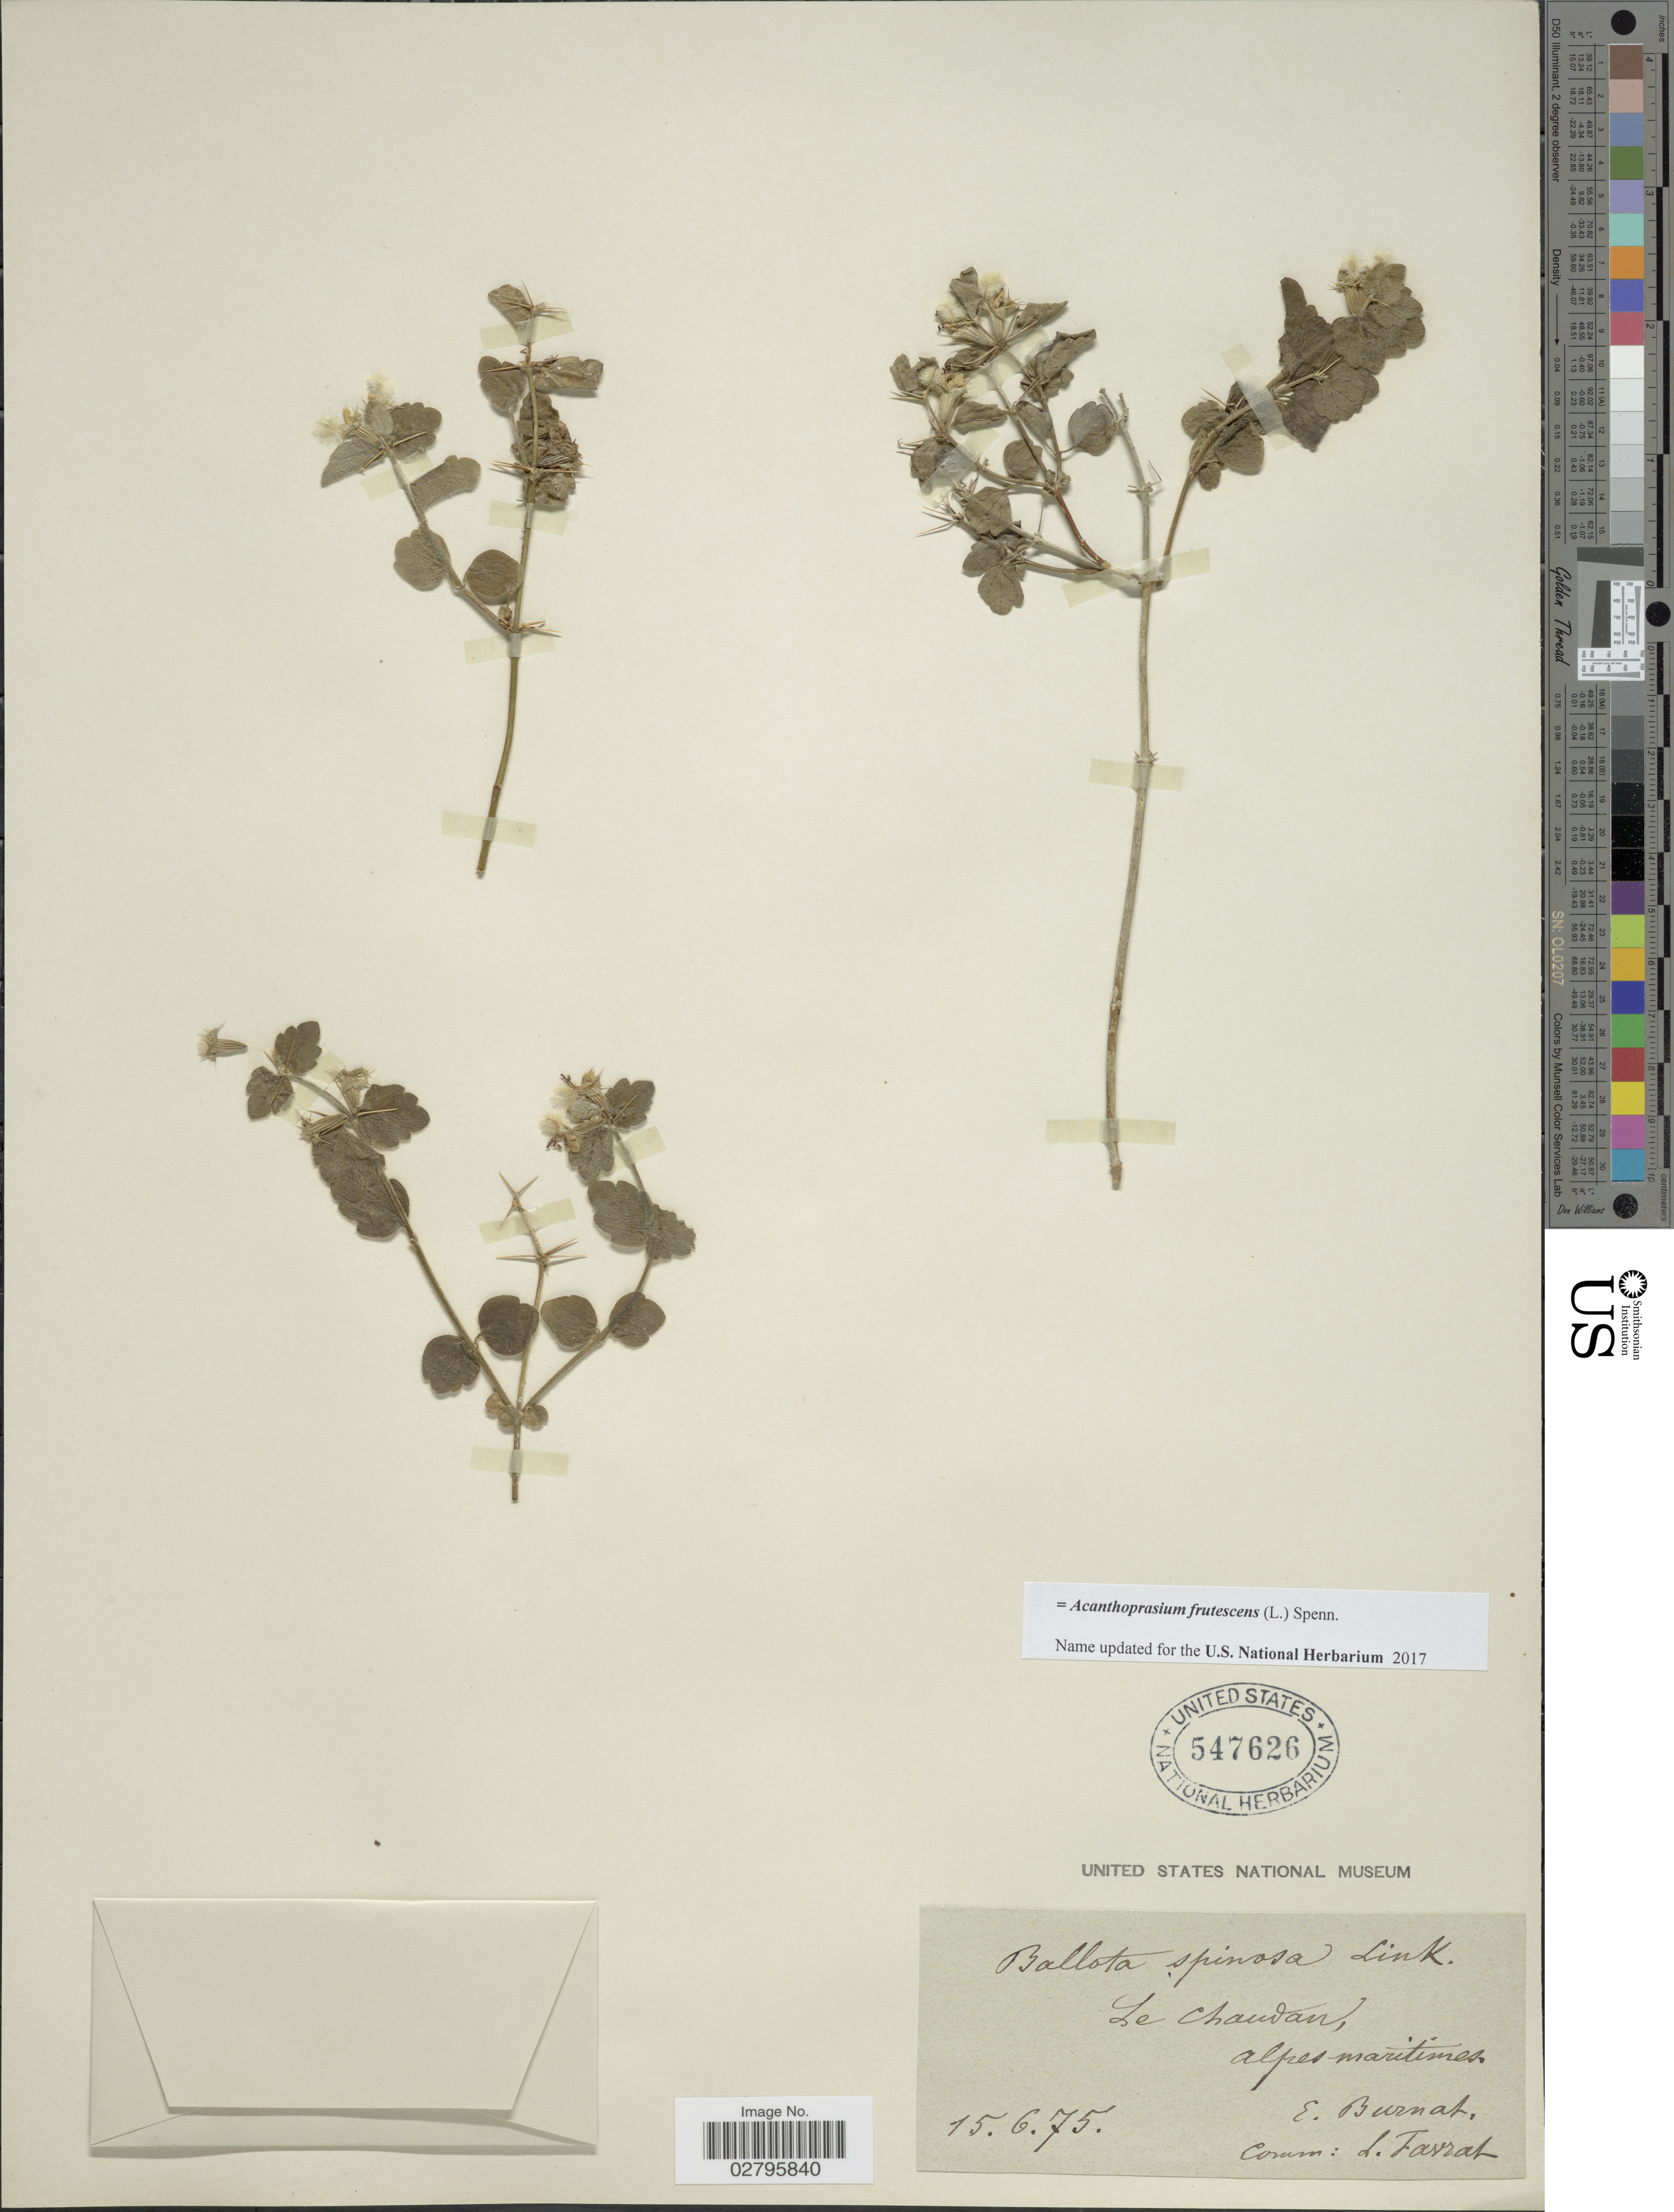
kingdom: Plantae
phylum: Tracheophyta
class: Magnoliopsida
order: Lamiales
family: Lamiaceae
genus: Acanthoprasium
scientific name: Acanthoprasium frutescens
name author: (L.) Spenn.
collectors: E. Burnat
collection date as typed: Transcribed d/m/y: 15/6/75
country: France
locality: Le Chaudan, alpes maritimes.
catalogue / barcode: US 547626